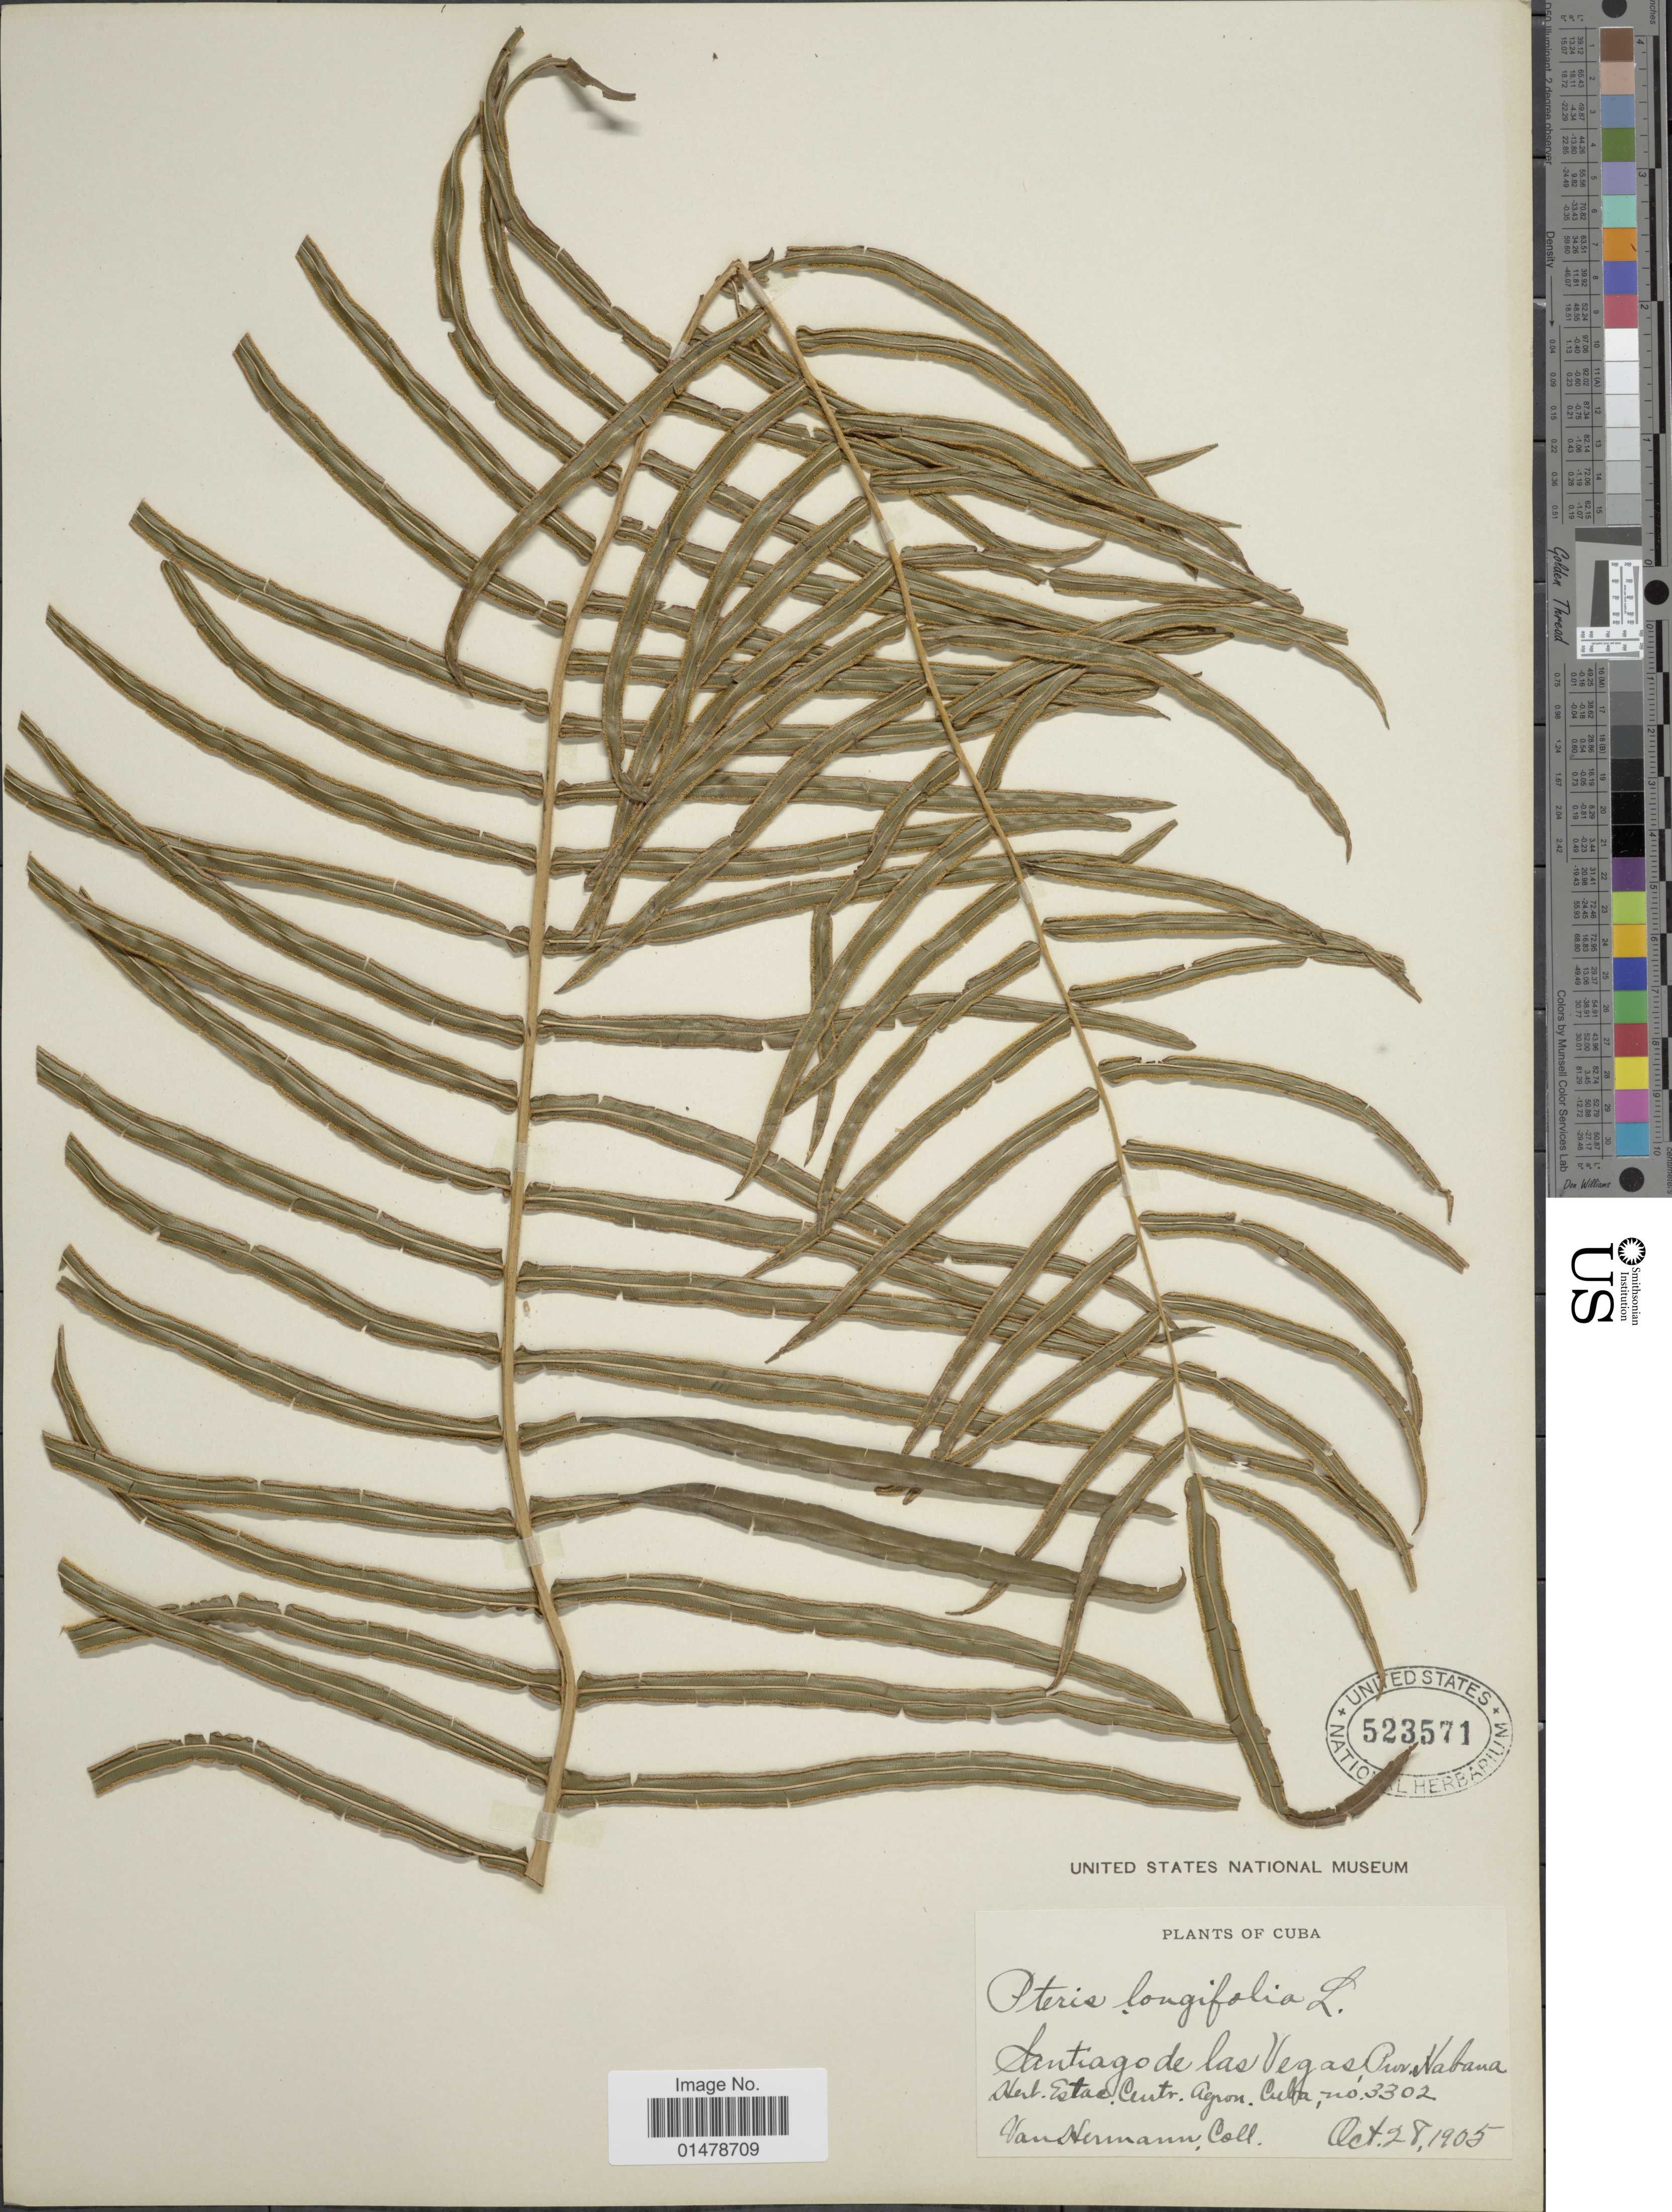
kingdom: Plantae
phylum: Tracheophyta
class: Polypodiopsida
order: Polypodiales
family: Pteridaceae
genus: Pteris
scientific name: Pteris longifolia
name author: L.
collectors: V. Hermann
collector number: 3302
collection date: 1905-10-28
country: Cuba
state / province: La Habana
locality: Santiago de las Vegas, Prov. Habana Herb. Estac. Centr. Agron. Cuba.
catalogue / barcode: US 523571